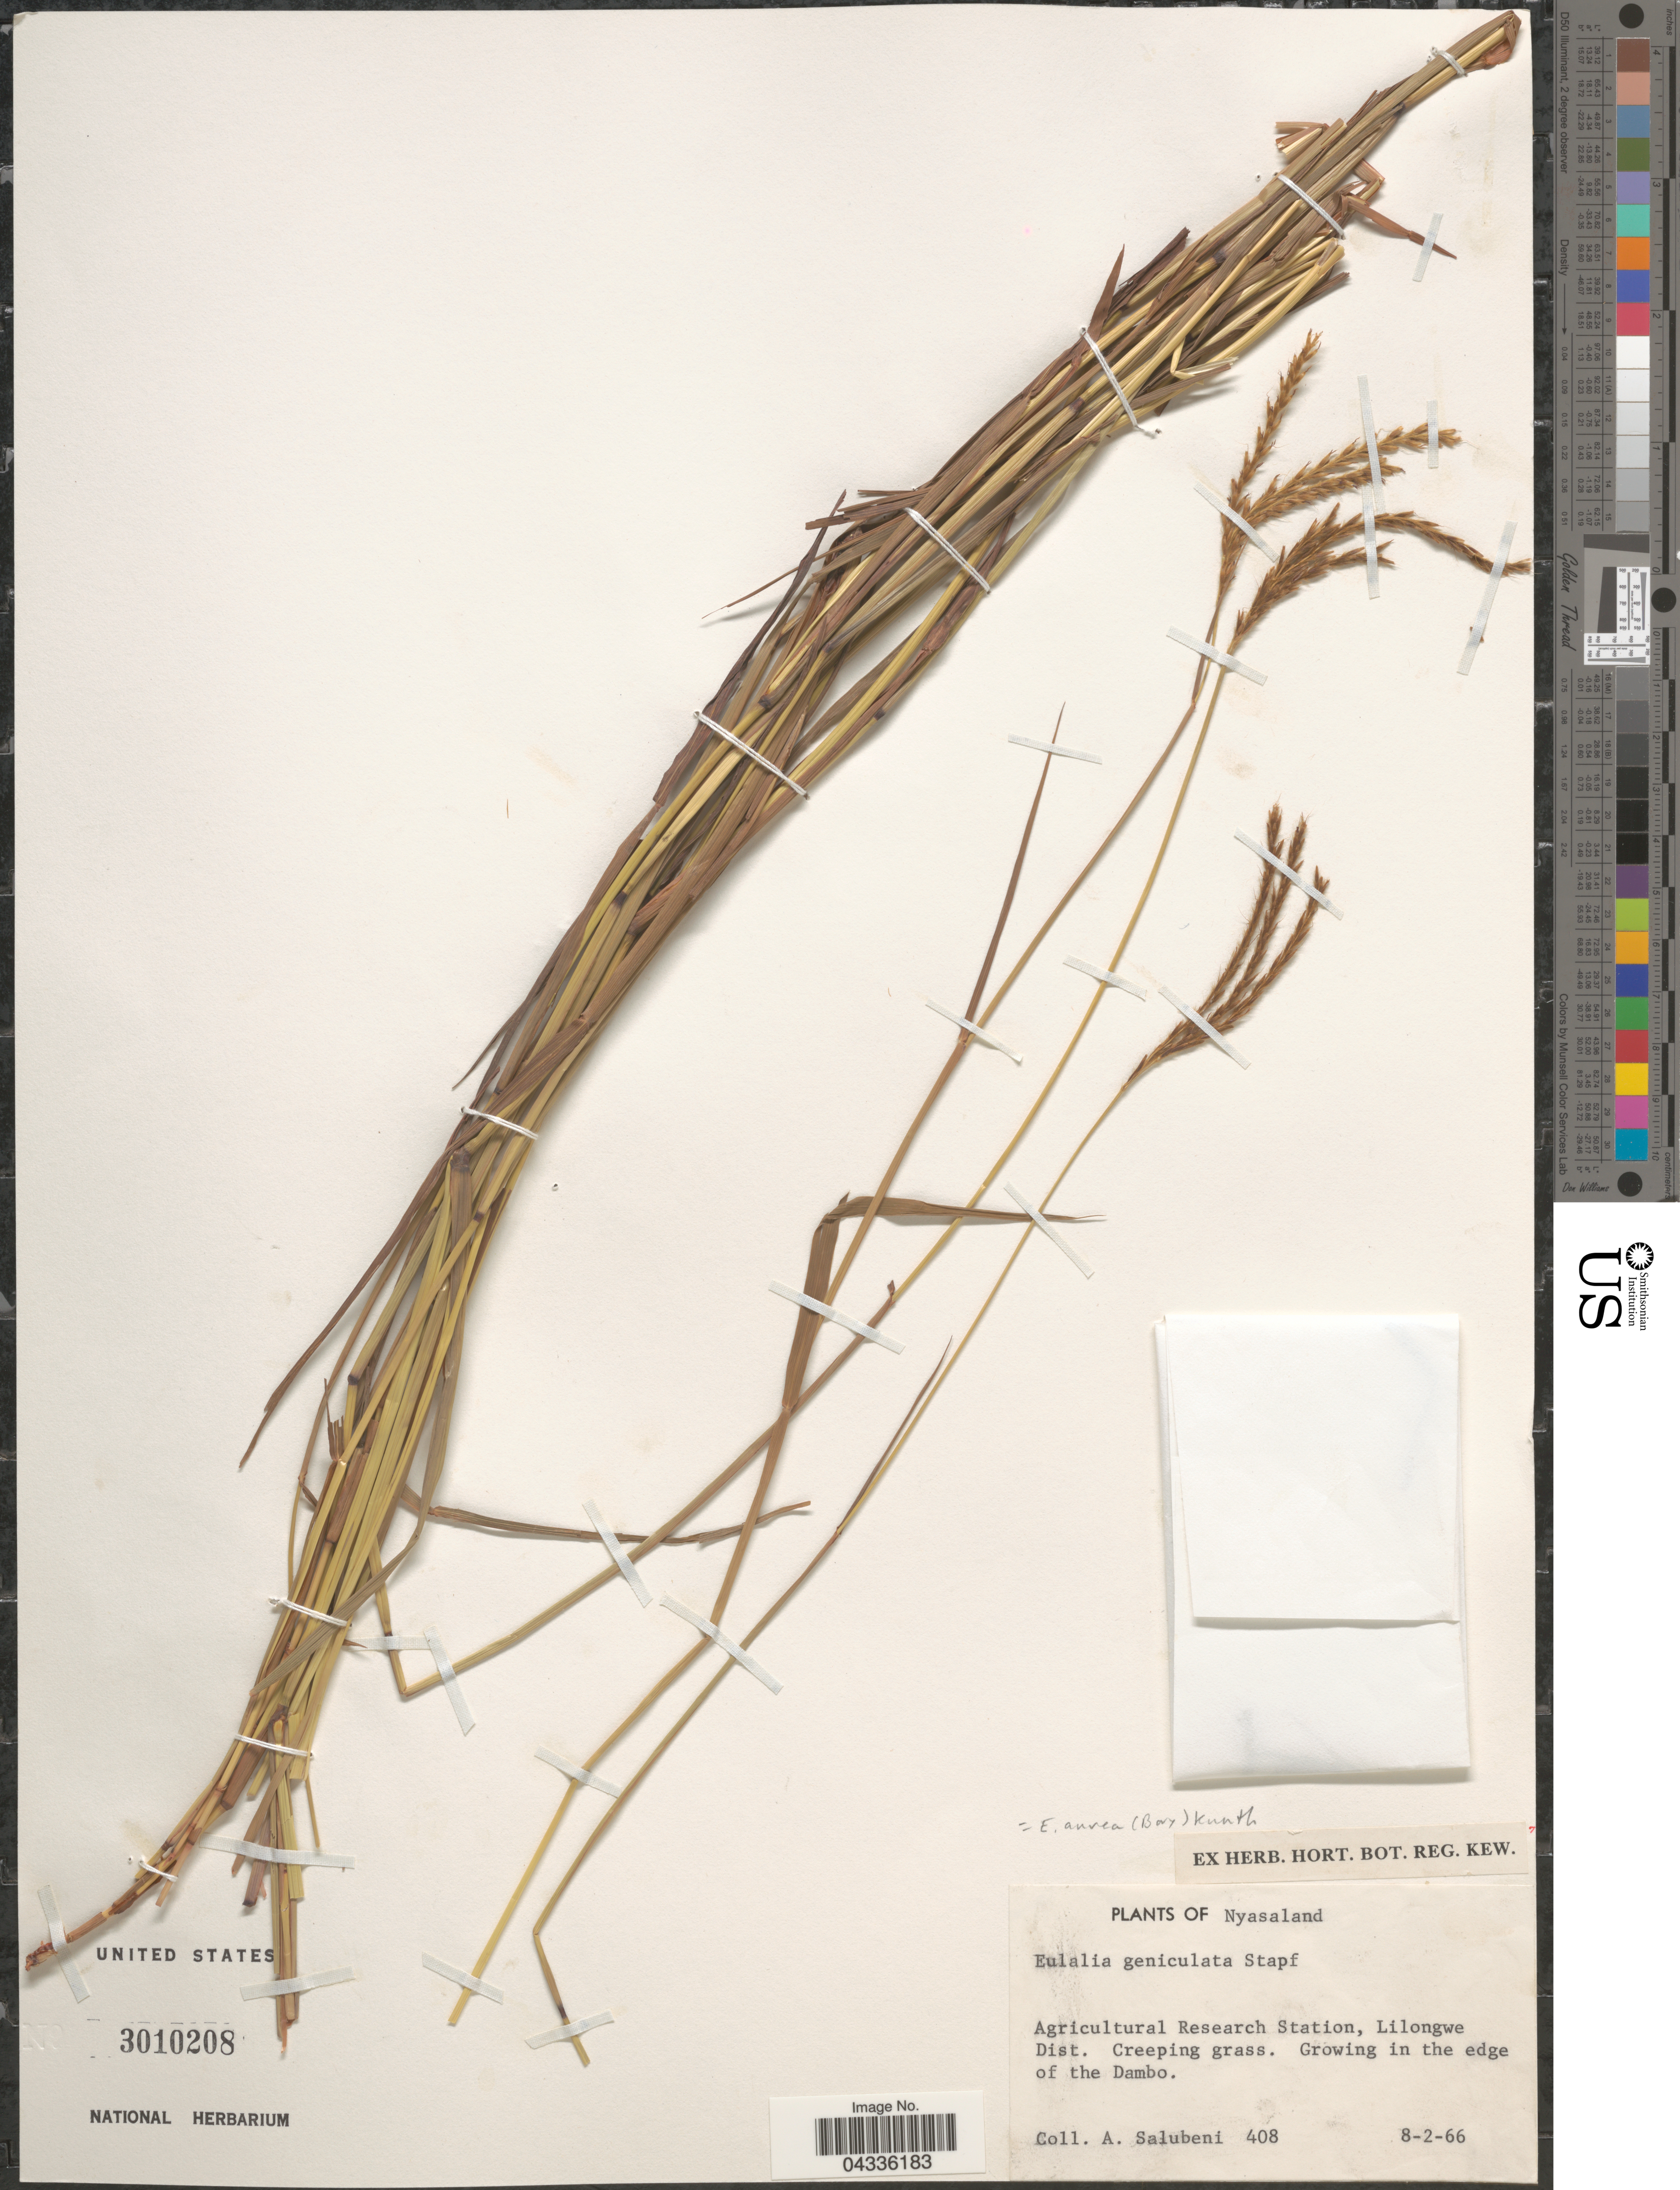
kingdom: Plantae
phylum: Tracheophyta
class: Liliopsida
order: Poales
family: Poaceae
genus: Eulalia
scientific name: Eulalia aurea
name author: (Bory) Kunth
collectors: A. J. Salubeni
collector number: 408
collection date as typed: Transcribed d/m/y: 8/2/66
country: Malawi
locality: Nyasaland. Agricultural Research Station, Lilongwe Dist. Growing in the edge of the Dambo.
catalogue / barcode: US 3010208